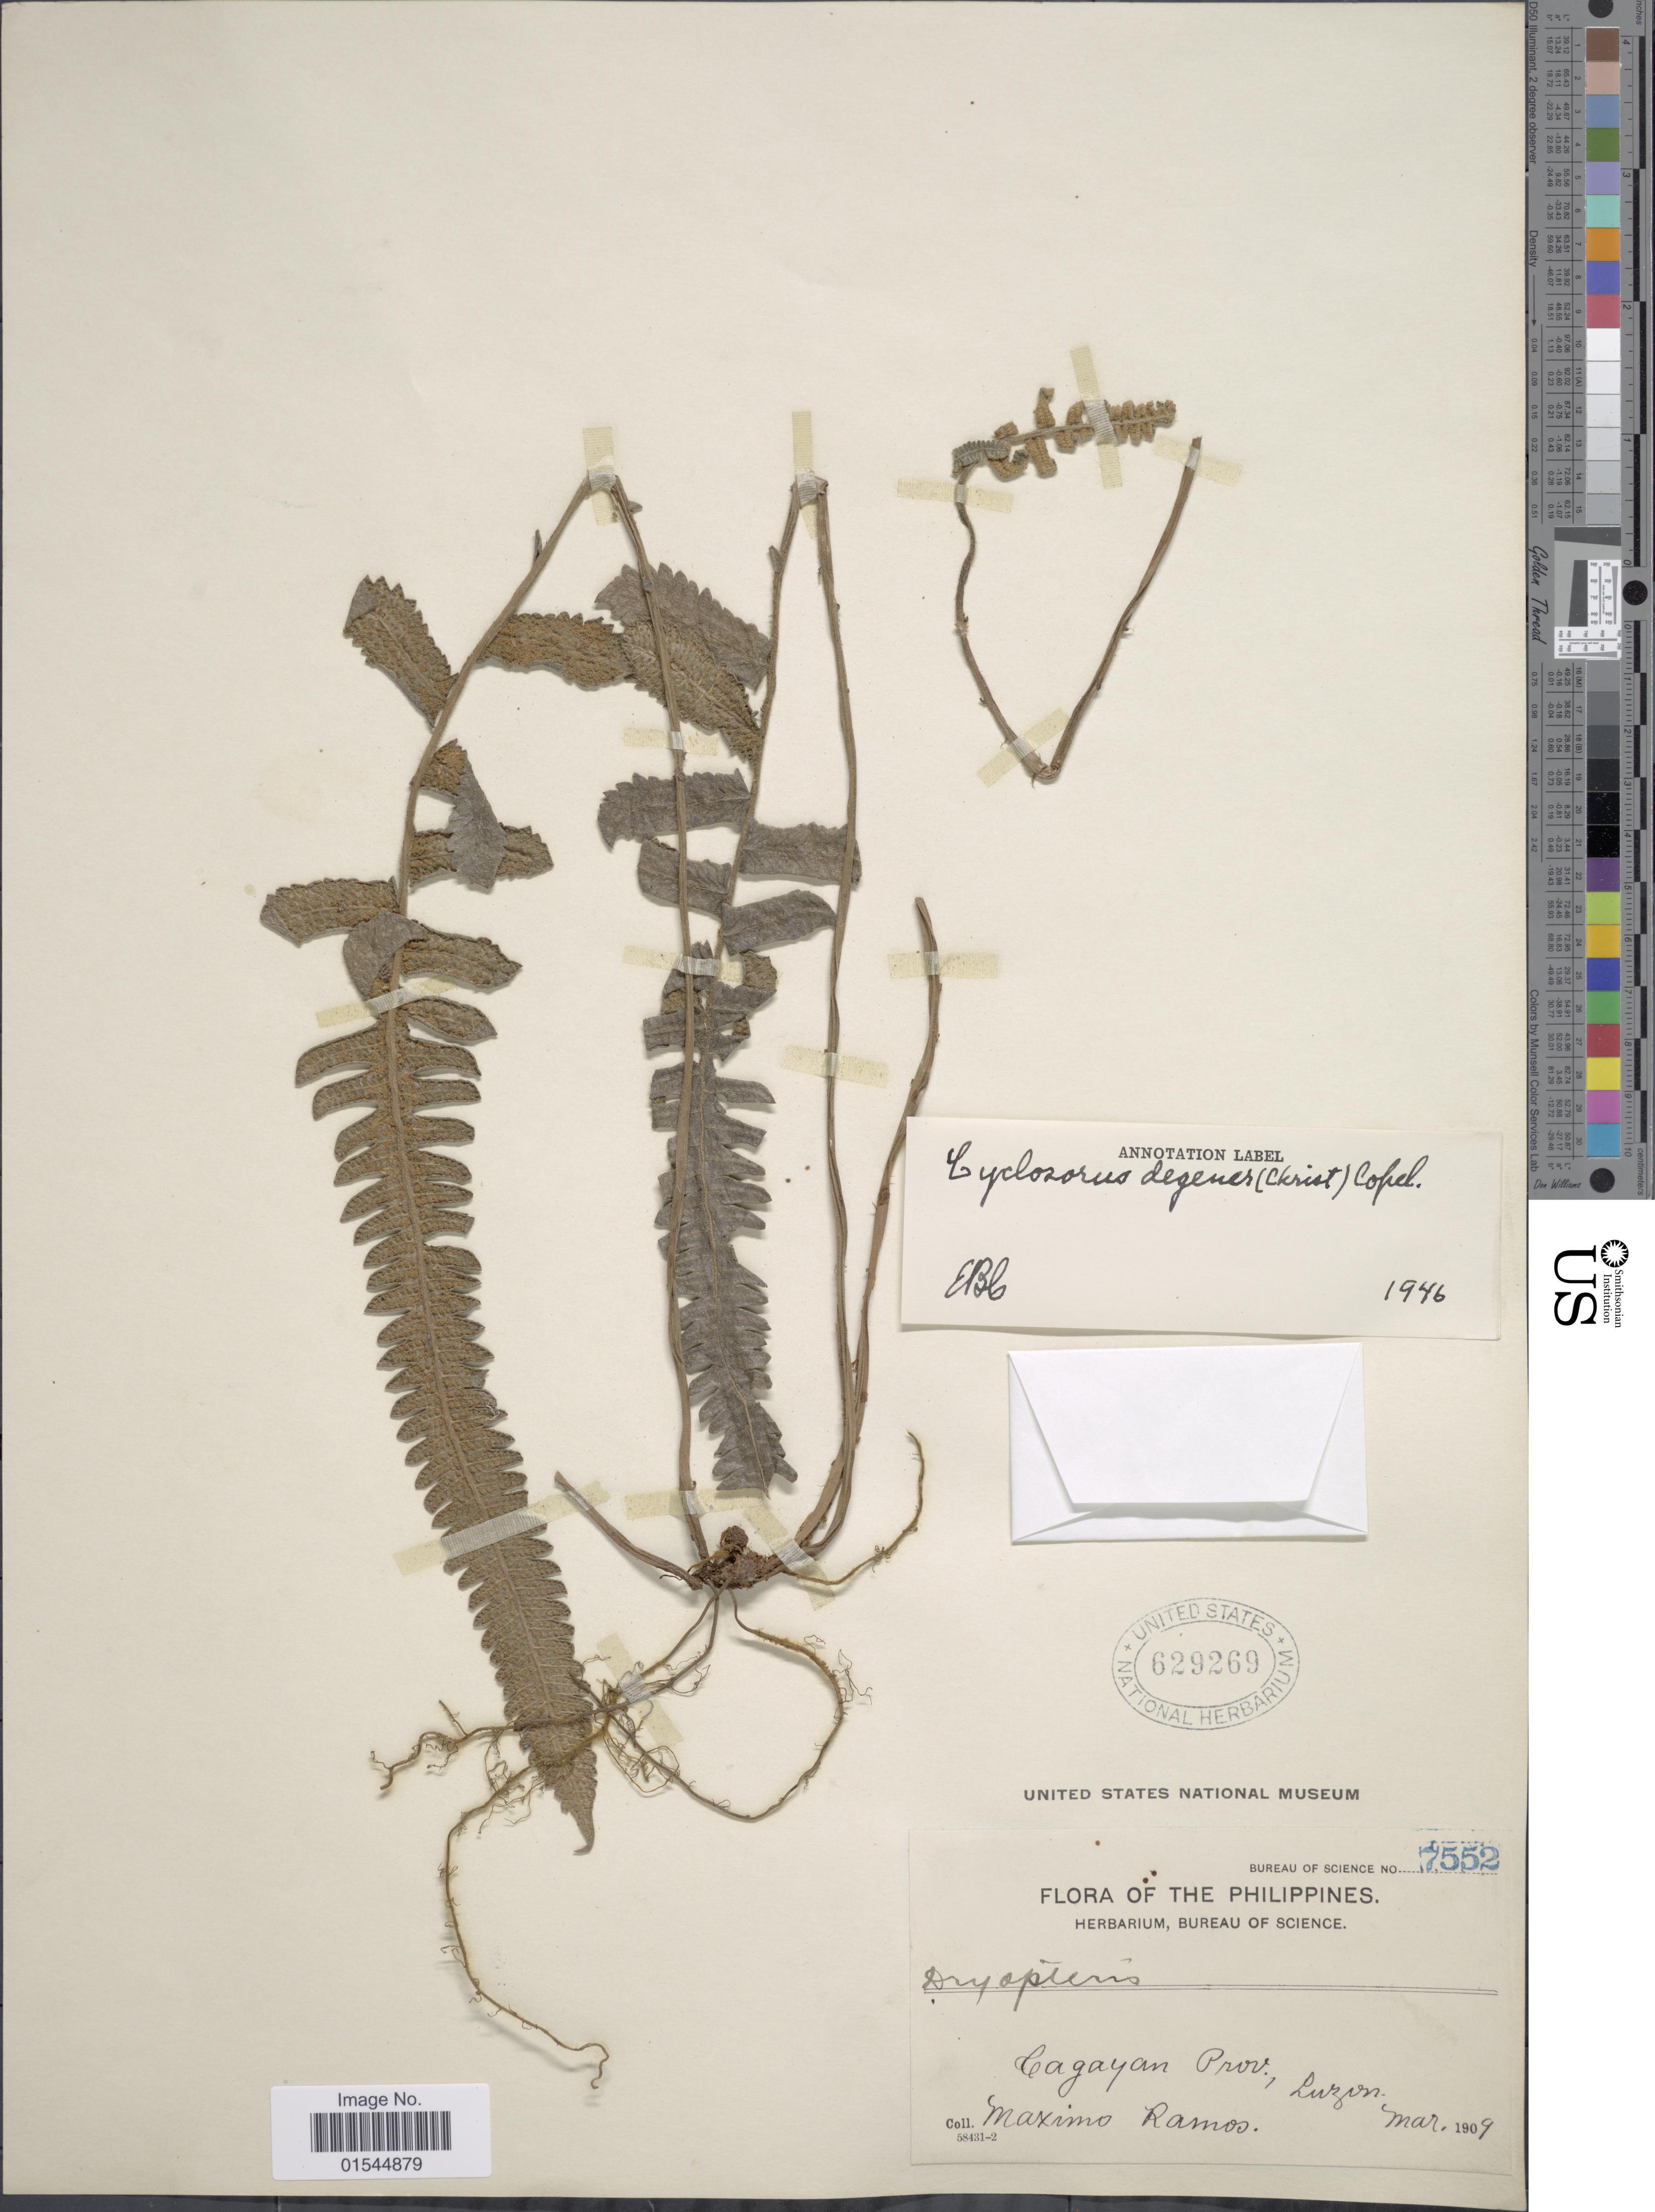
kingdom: Plantae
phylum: Tracheophyta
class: Polypodiopsida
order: Polypodiales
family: Thelypteridaceae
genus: Sphaerostephanos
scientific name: Sphaerostephanos decadens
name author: (Baker) Holttum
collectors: M. Ramos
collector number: Bureau of Science 7552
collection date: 1909-03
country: Philippines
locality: Cagayan Prov., Luzon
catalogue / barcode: US 629269